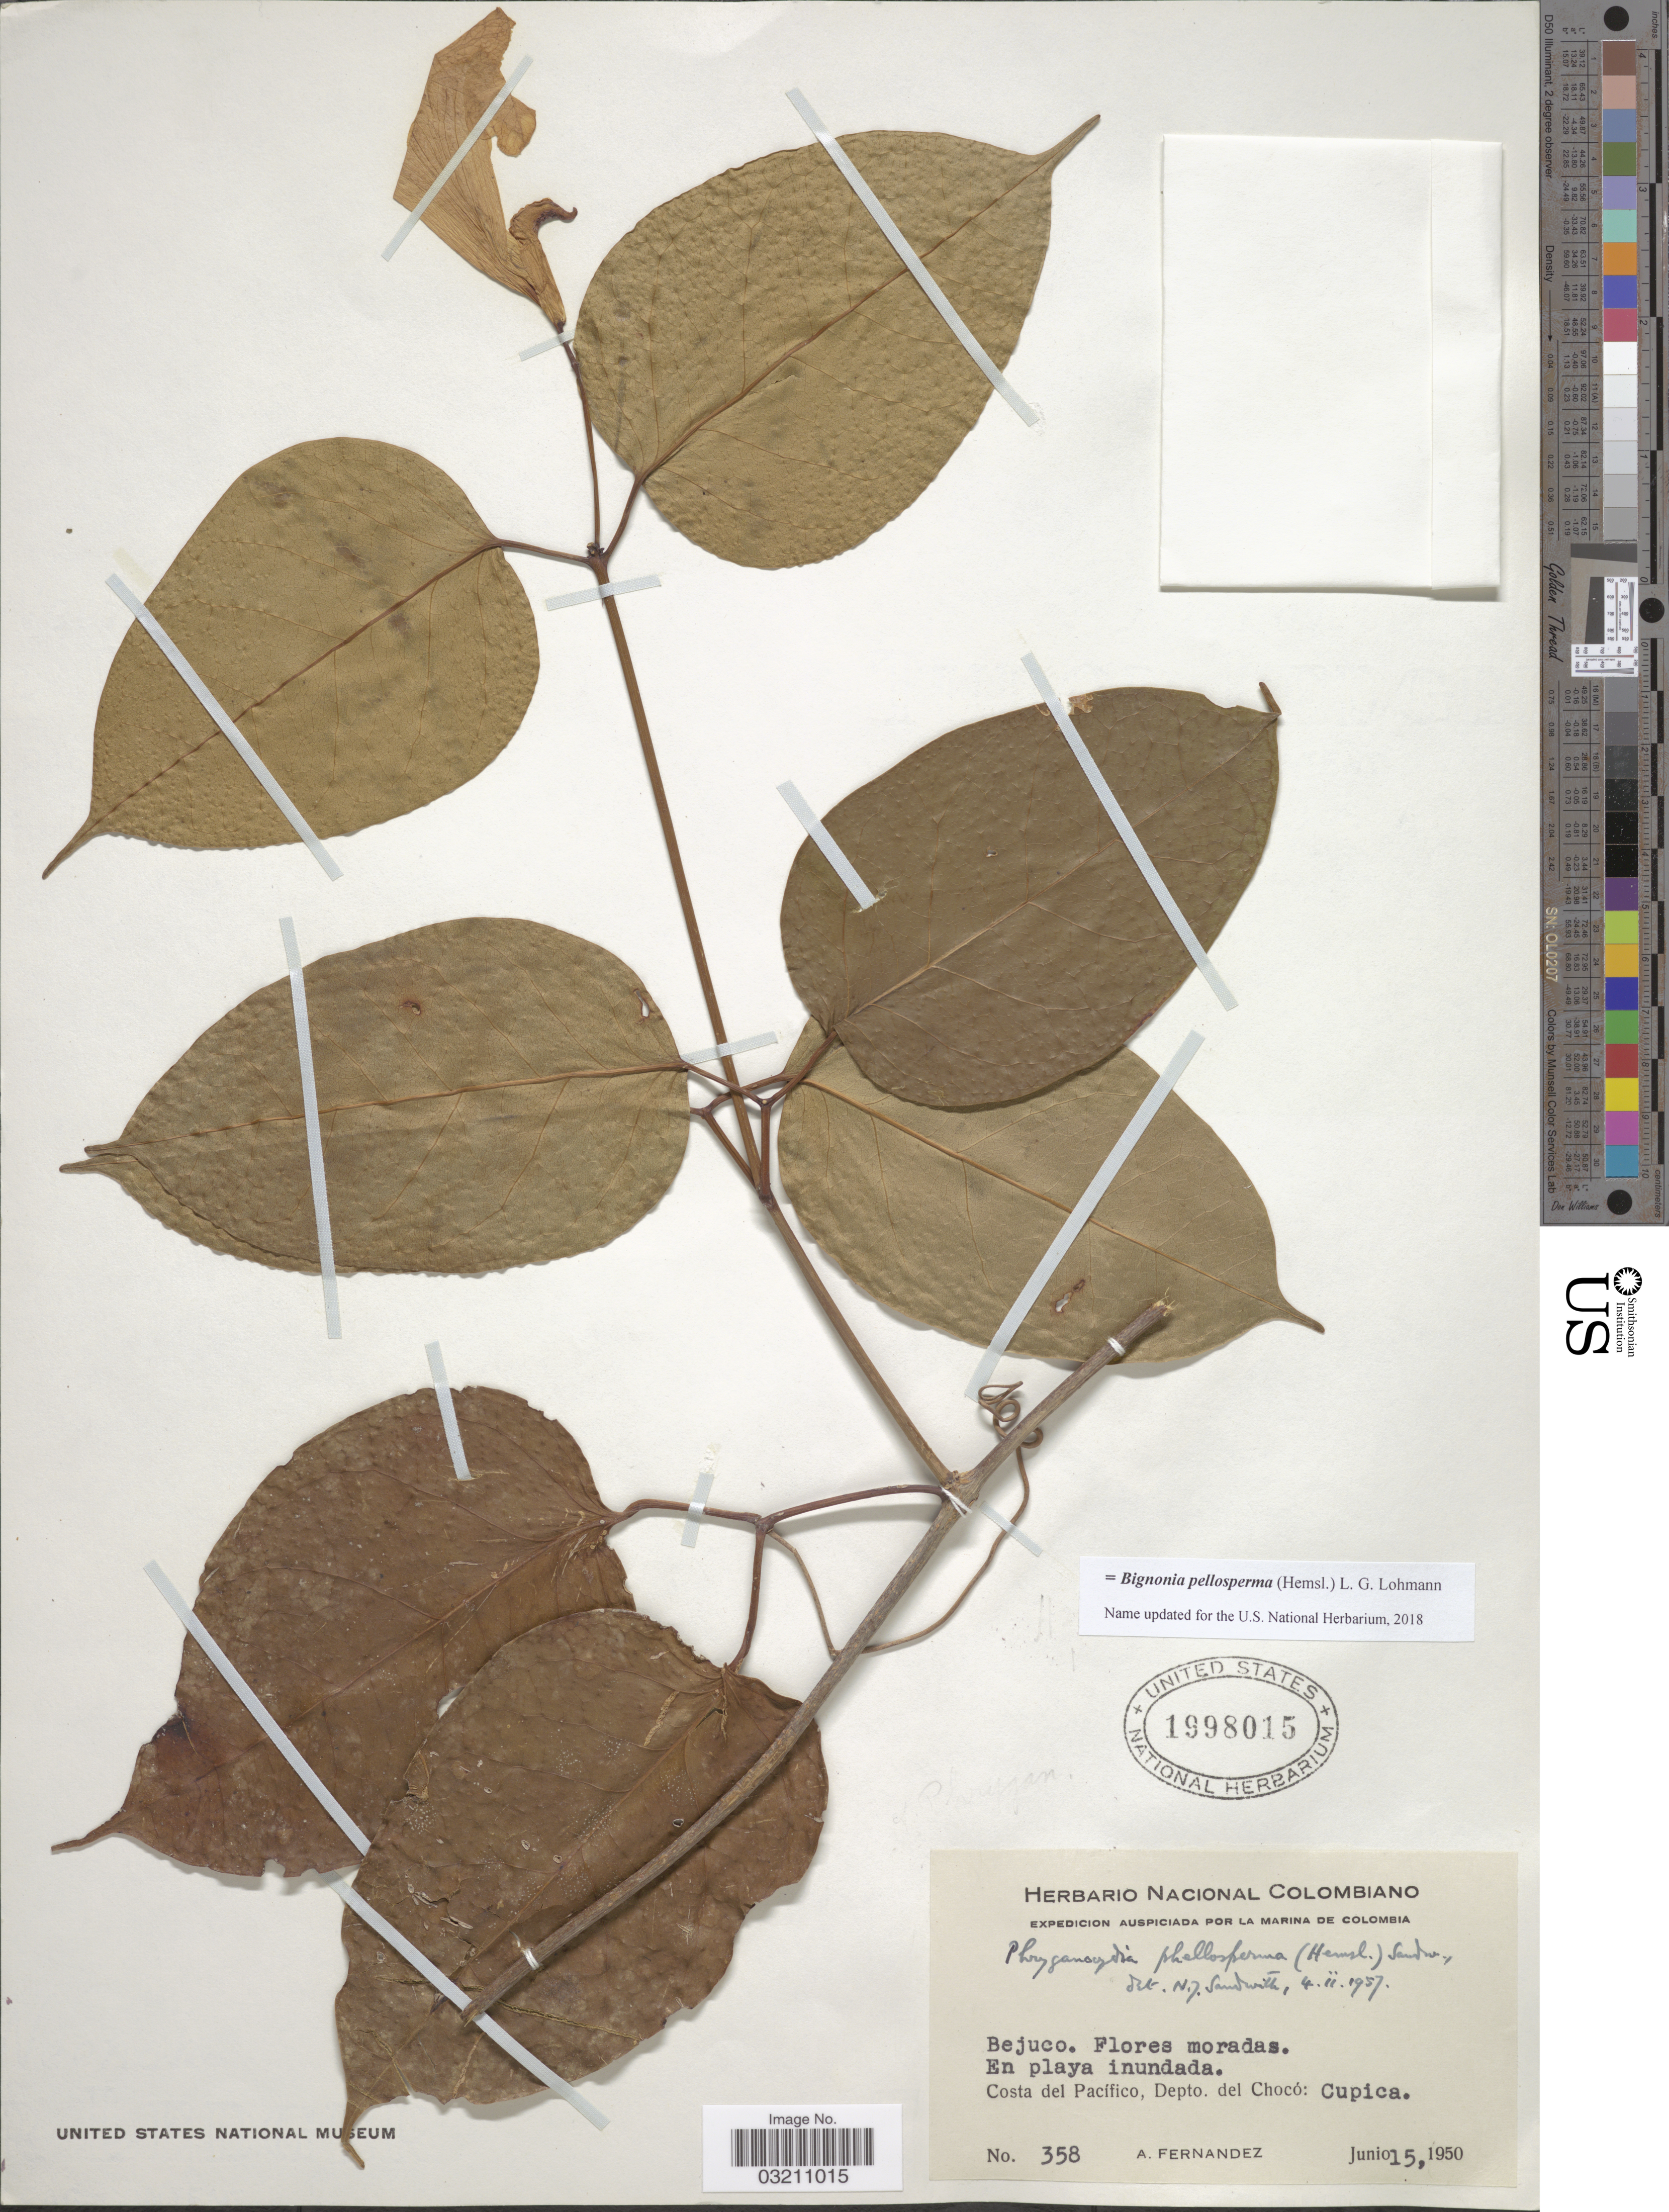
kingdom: Plantae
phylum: Tracheophyta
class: Magnoliopsida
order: Lamiales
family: Bignoniaceae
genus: Bignonia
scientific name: Bignonia phellosperma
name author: (Hemsl.) L.G. Lohmann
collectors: A. Fernandez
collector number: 358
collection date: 1950-06-15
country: Colombia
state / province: Chocó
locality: Costa del Pacífico, Depto. del Chocó: Cupica.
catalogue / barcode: US 1998015